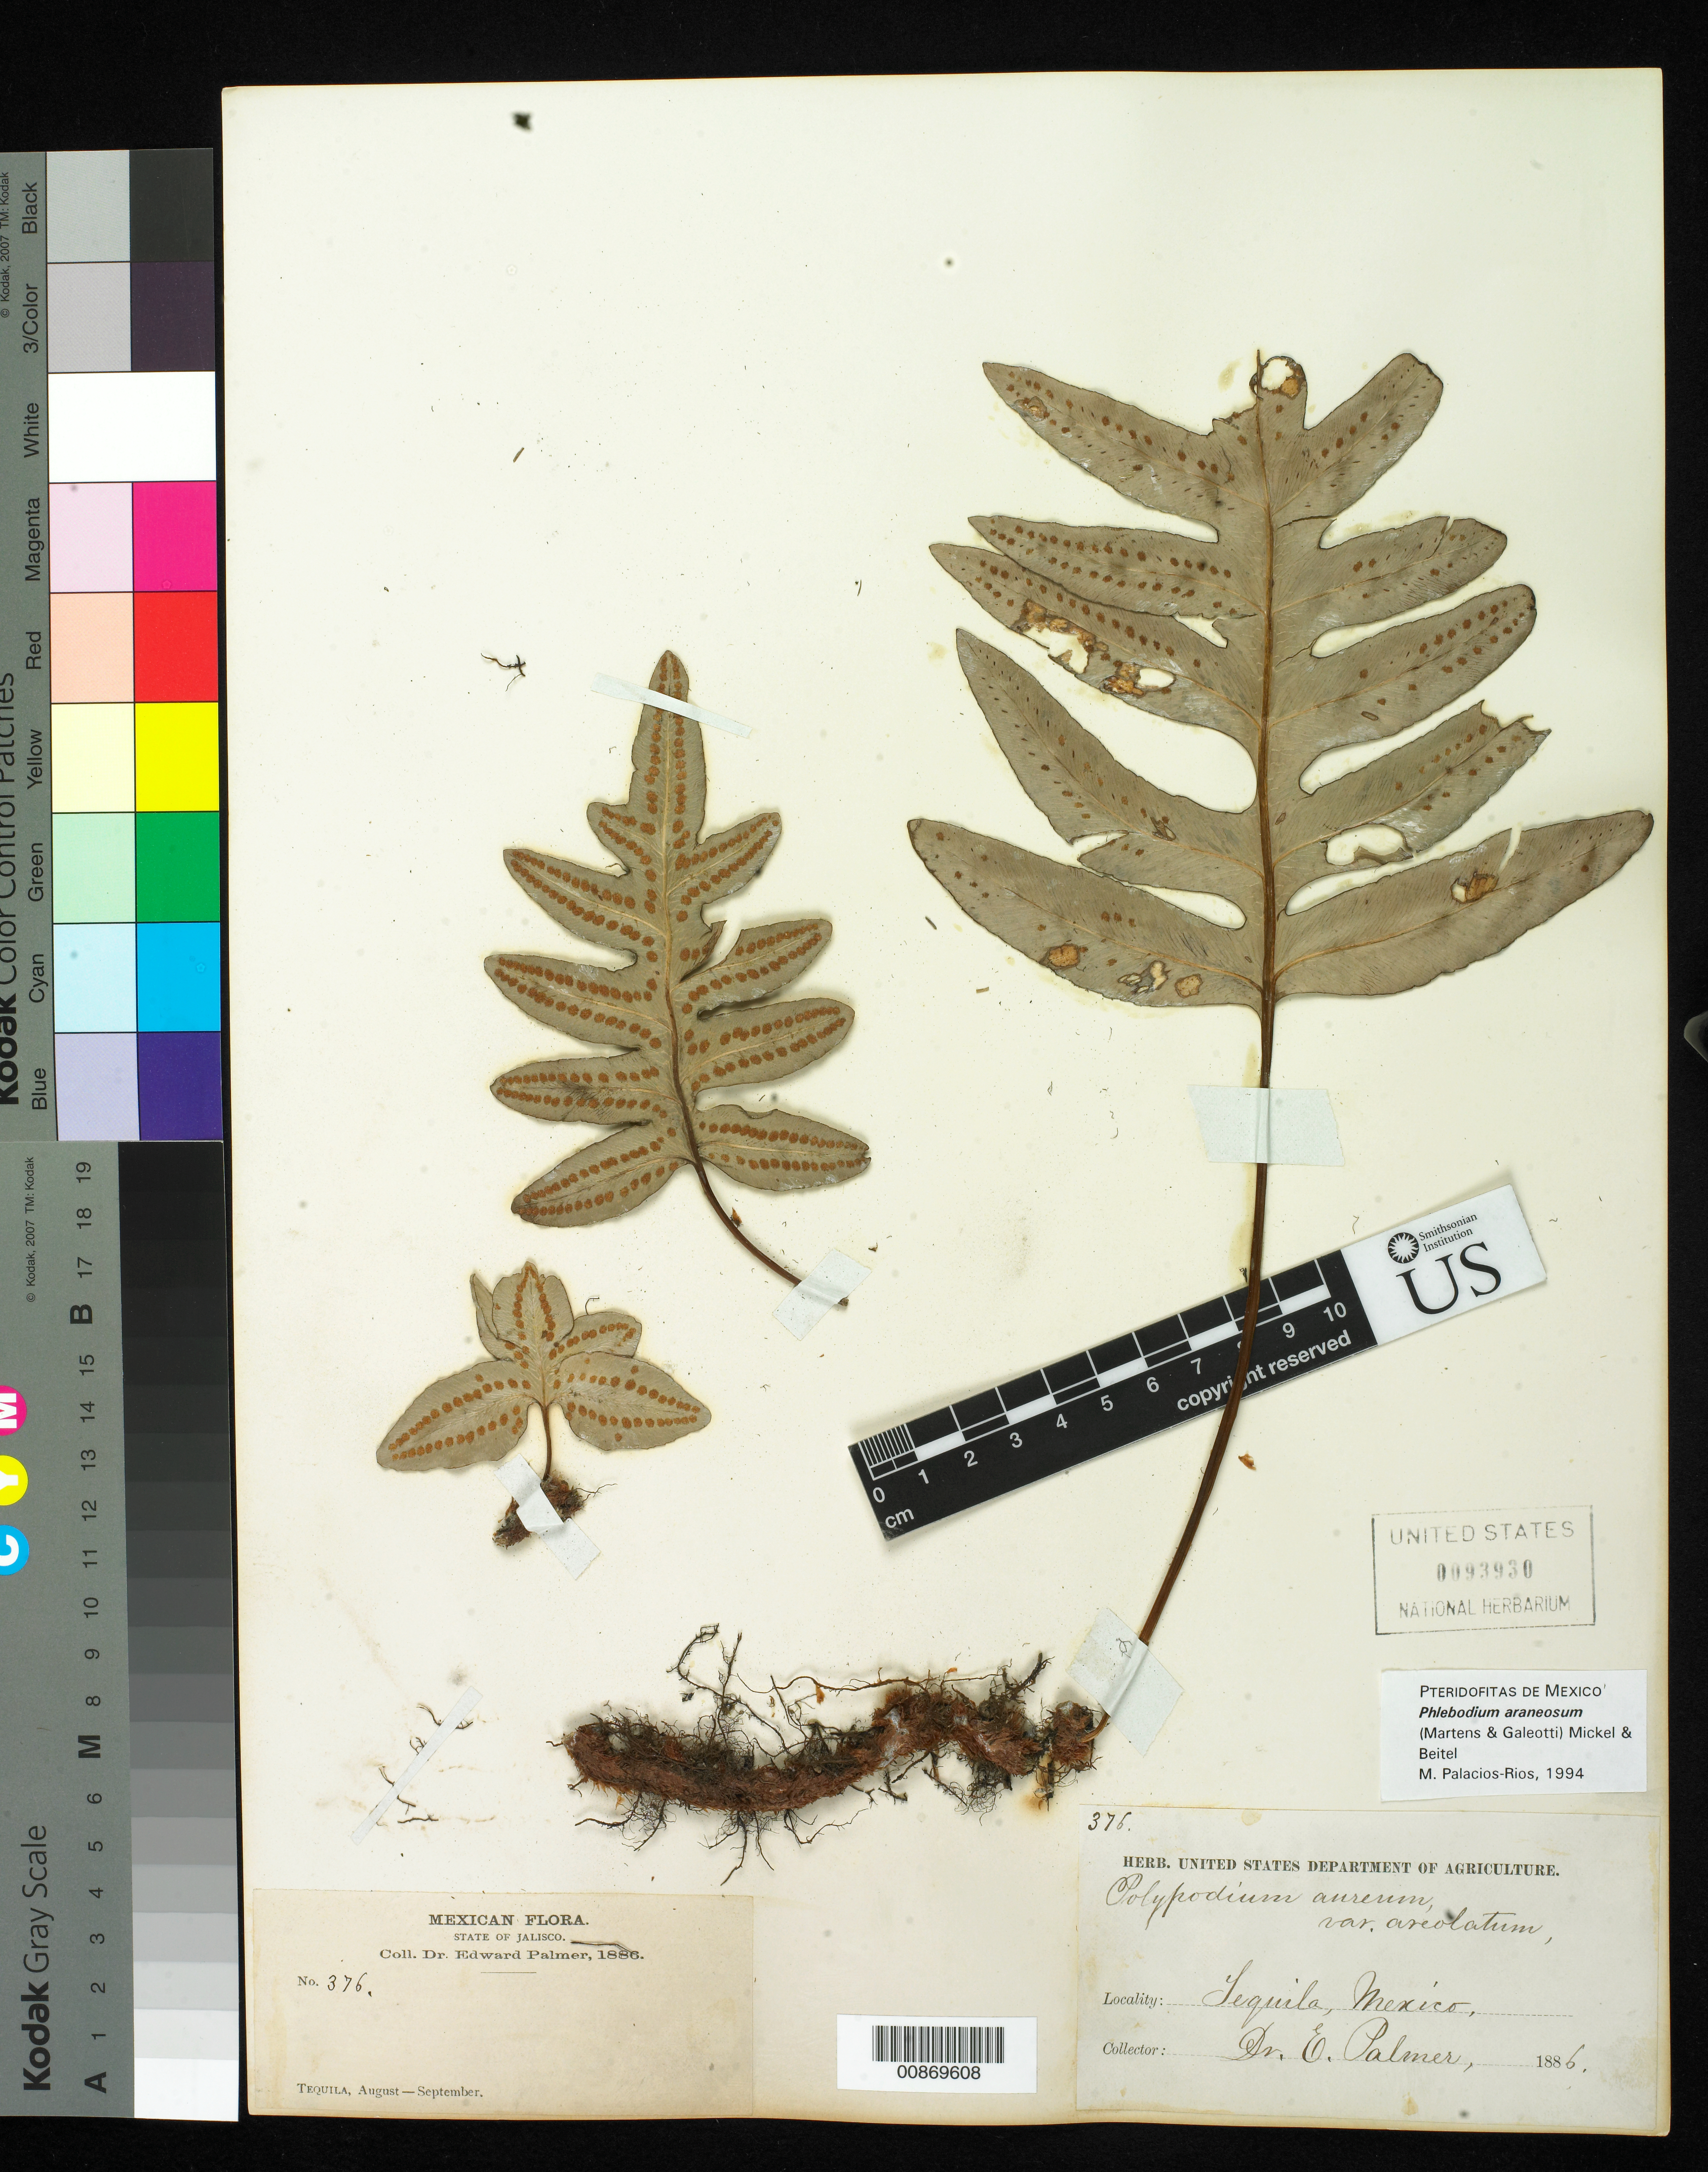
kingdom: Plantae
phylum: Tracheophyta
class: Polypodiopsida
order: Polypodiales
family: Polypodiaceae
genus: Phlebodium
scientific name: Phlebodium araneosum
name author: (M. Martens) Mickel & Beitel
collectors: E. Palmer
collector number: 376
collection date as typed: Aug 1886 to -- Sep 1886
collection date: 1886-08/1886-09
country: Mexico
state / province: Jalisco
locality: Tequila, Jalisco.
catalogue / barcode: US 93930